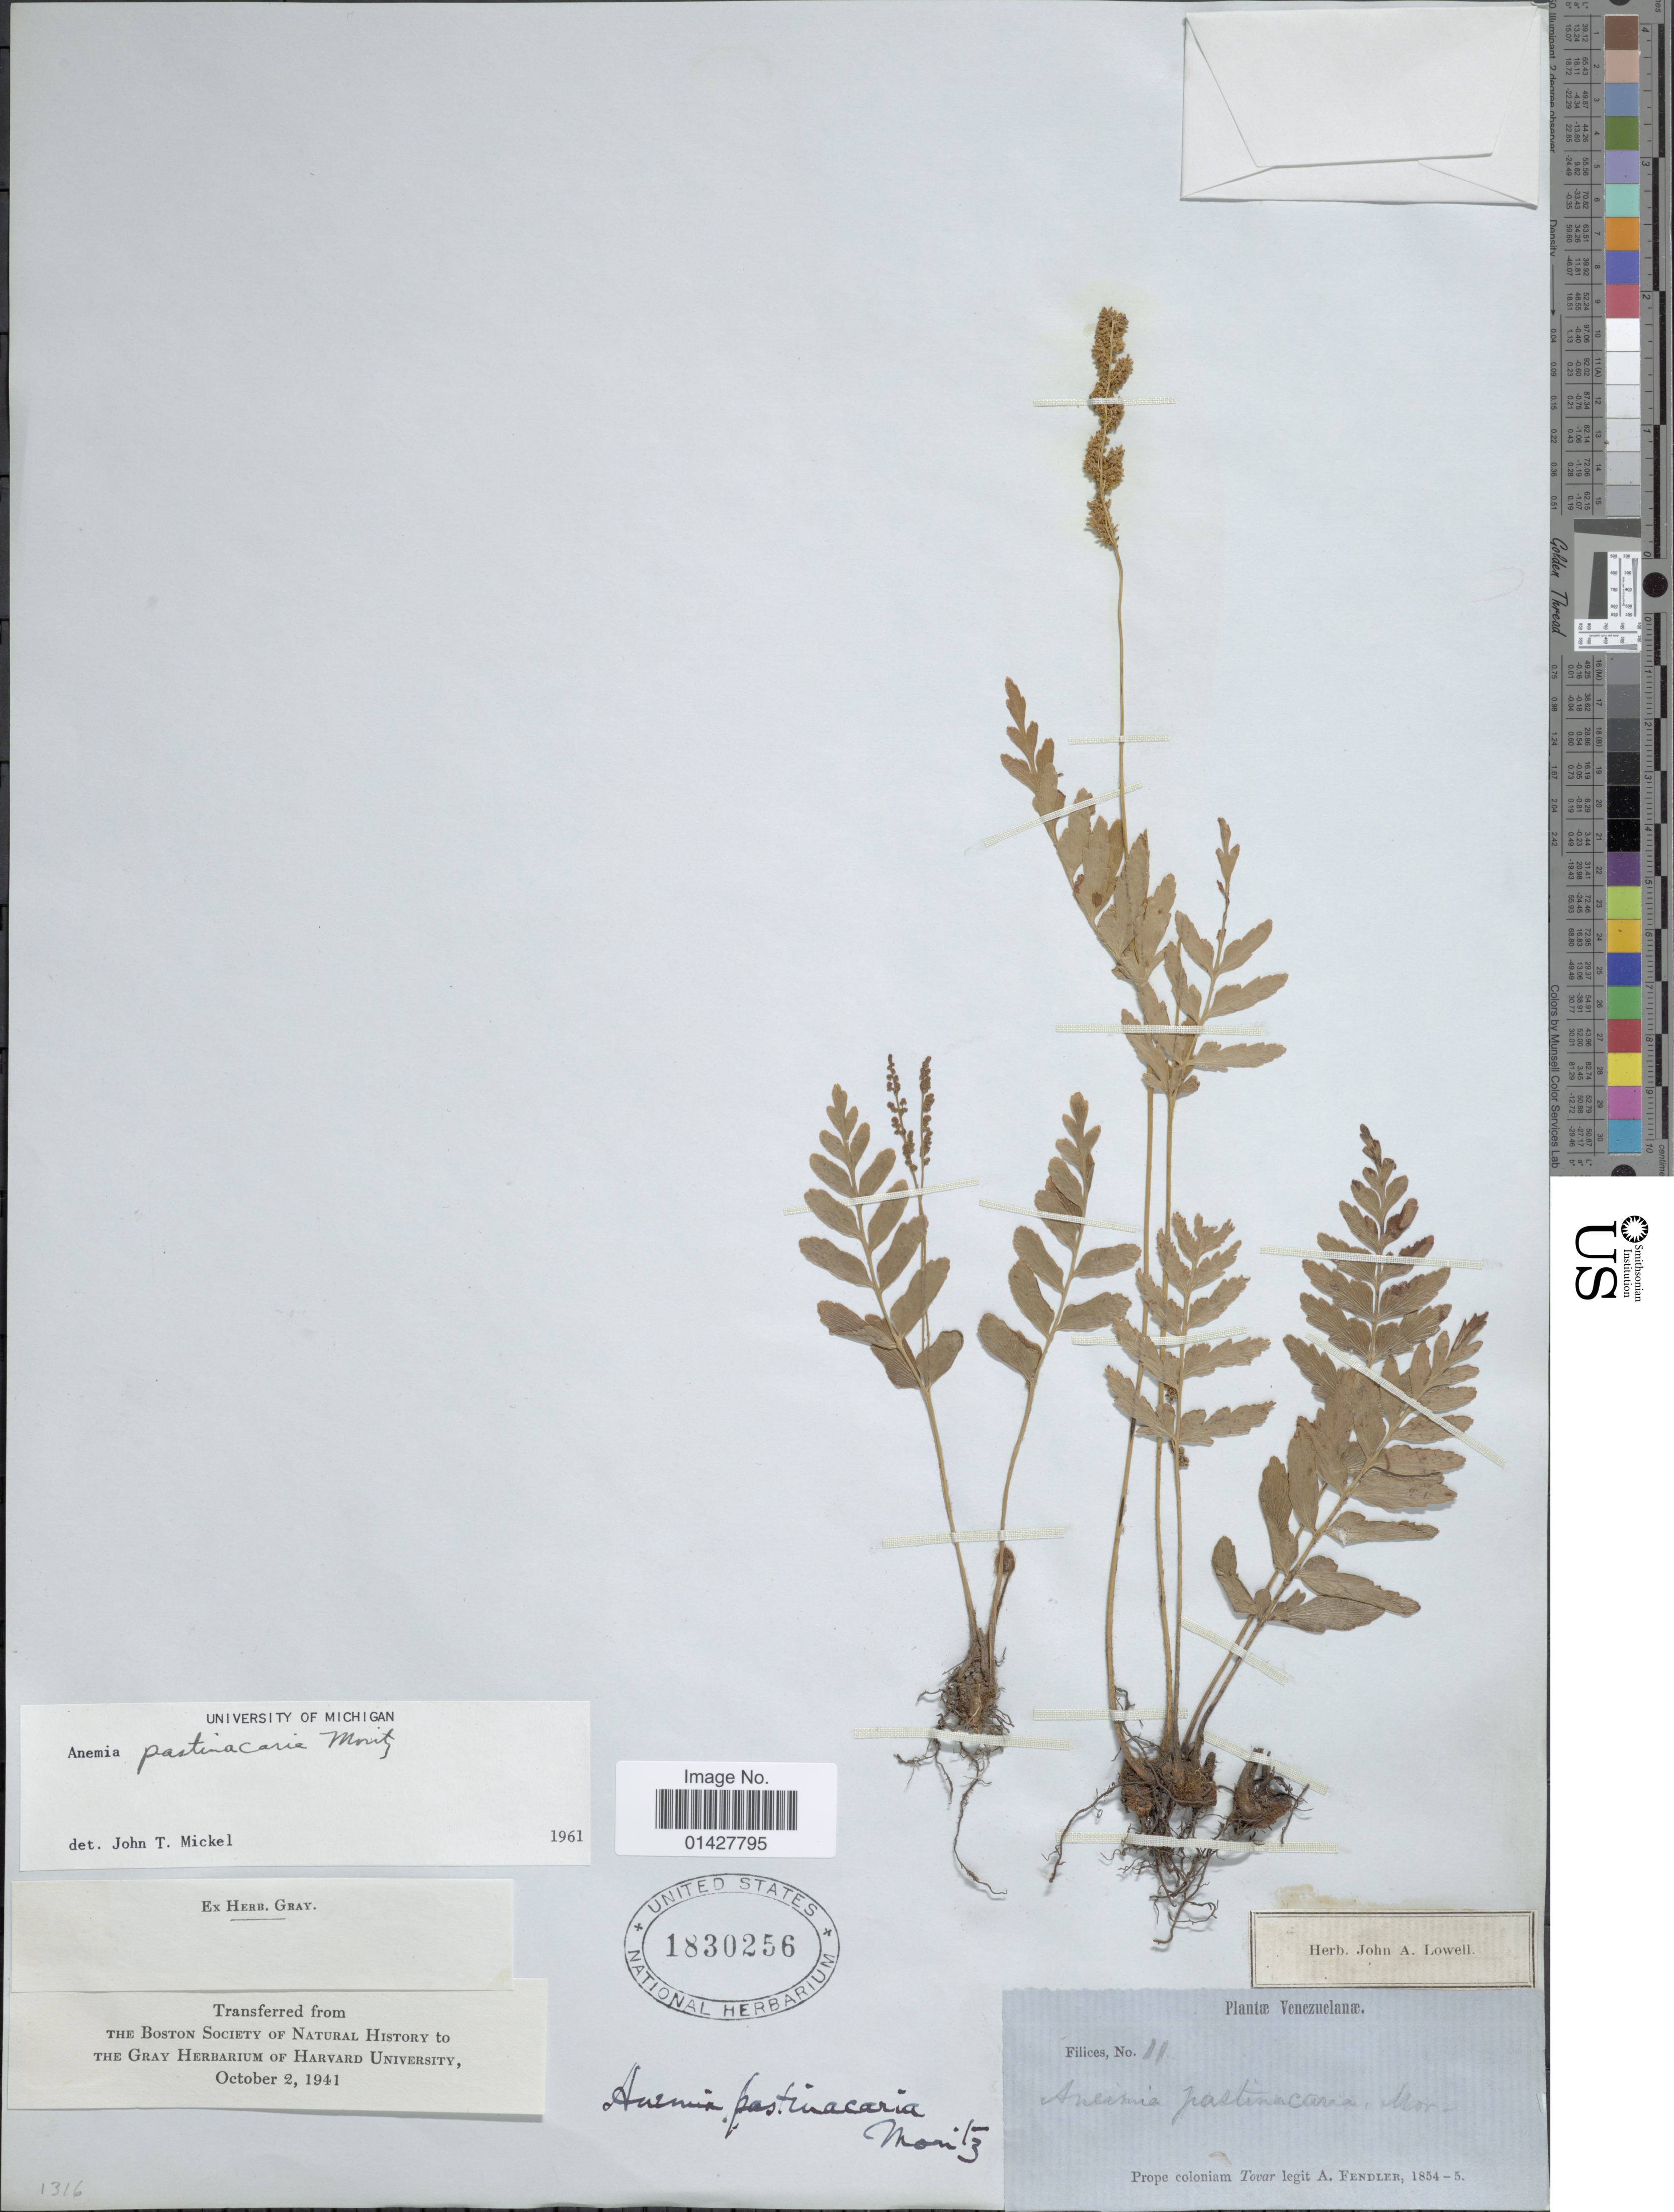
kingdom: Plantae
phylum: Tracheophyta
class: Polypodiopsida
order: Schizaeales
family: Anemiaceae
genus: Anemia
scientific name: Anemia pastinacaria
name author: Moritz ex Prantl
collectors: A. Fendler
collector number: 11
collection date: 1854/1855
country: Venezuela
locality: Prope coloniam Tovar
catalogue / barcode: US 1830256